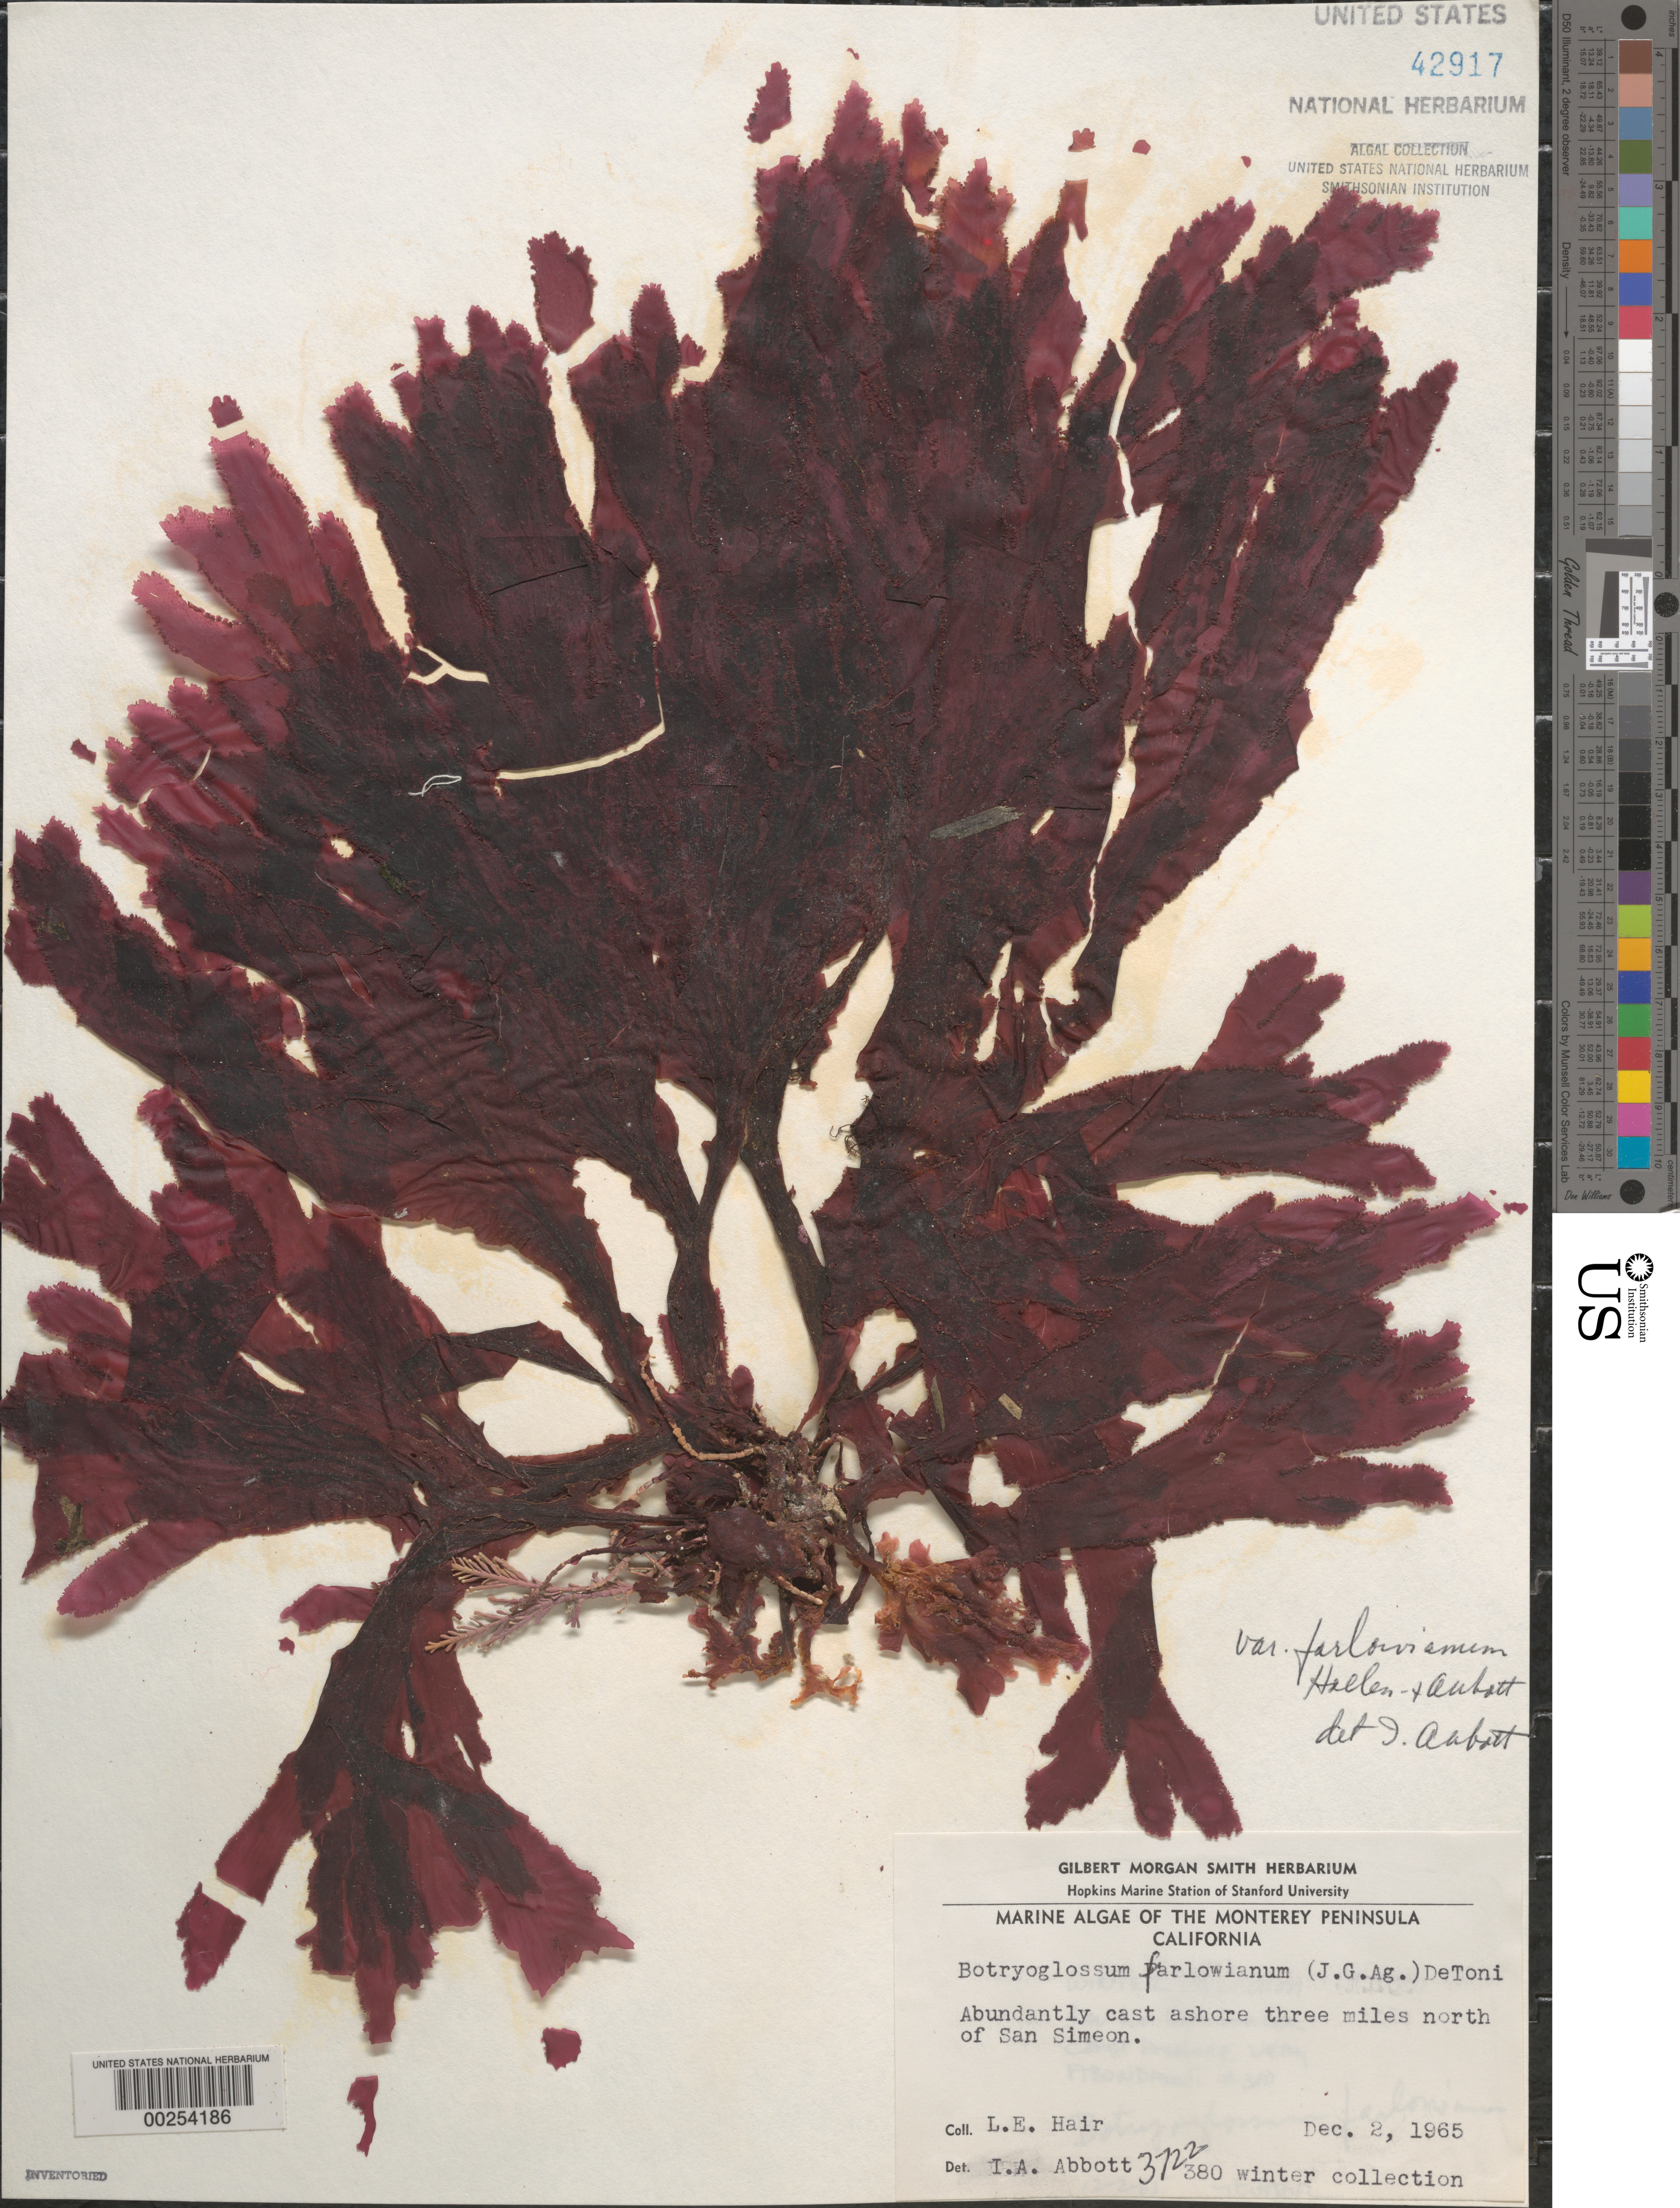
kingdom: Plantae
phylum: Rhodophyta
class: Florideophyceae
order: Ceramiales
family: Delesseriaceae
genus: Botryoglossum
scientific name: Botryoglossum farlowianum var. farlowianum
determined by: Abbott, Isabella A.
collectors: L. Hair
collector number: IAA 3722 & LEH 380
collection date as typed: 02 Dec 1965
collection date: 1965-12-02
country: United States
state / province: California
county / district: San Luis Obispo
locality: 3 miles north of San Simeon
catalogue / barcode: US 42917